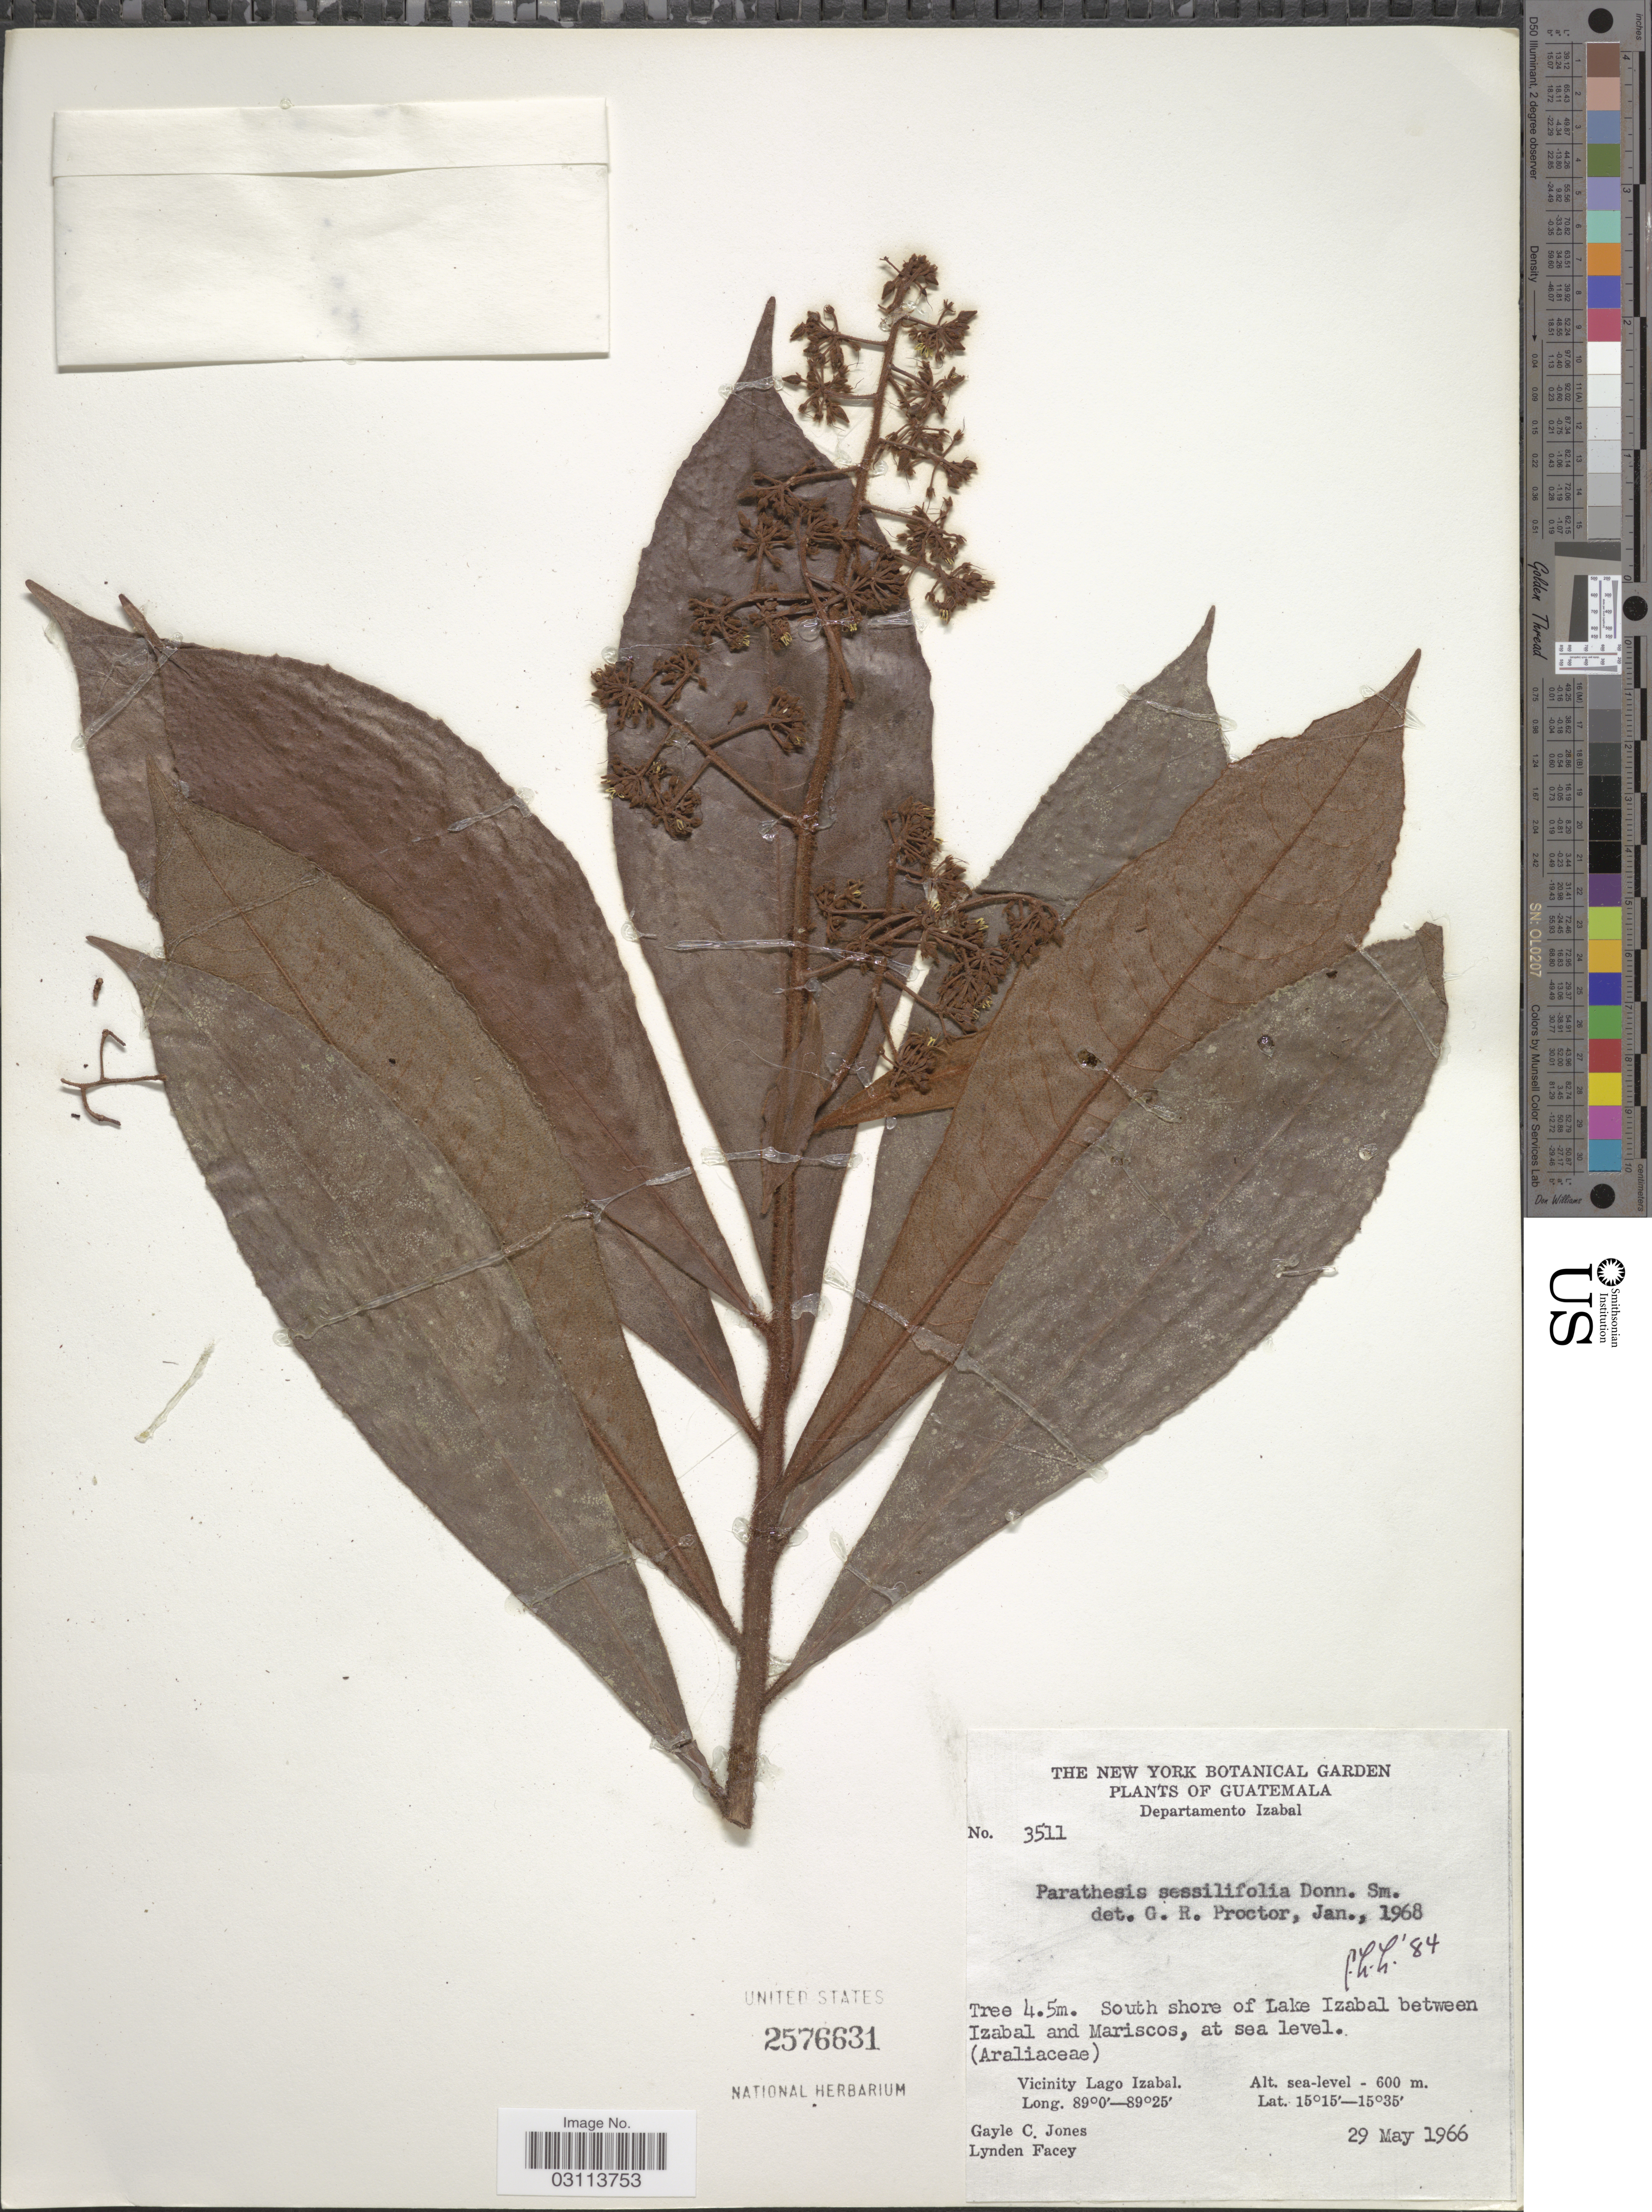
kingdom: Plantae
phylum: Tracheophyta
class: Magnoliopsida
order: Ericales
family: Primulaceae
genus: Parathesis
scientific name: Parathesis sessilifolia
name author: Donn. Sm.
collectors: G. C. Jones & L. Facey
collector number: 3511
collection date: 1966-05-29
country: Guatemala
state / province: Izabal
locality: Departamento Izabal. South shore of Lake Izabal between Izabal and Mariscos. Vicinity Lago Izabal.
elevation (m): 0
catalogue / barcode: US 2576631